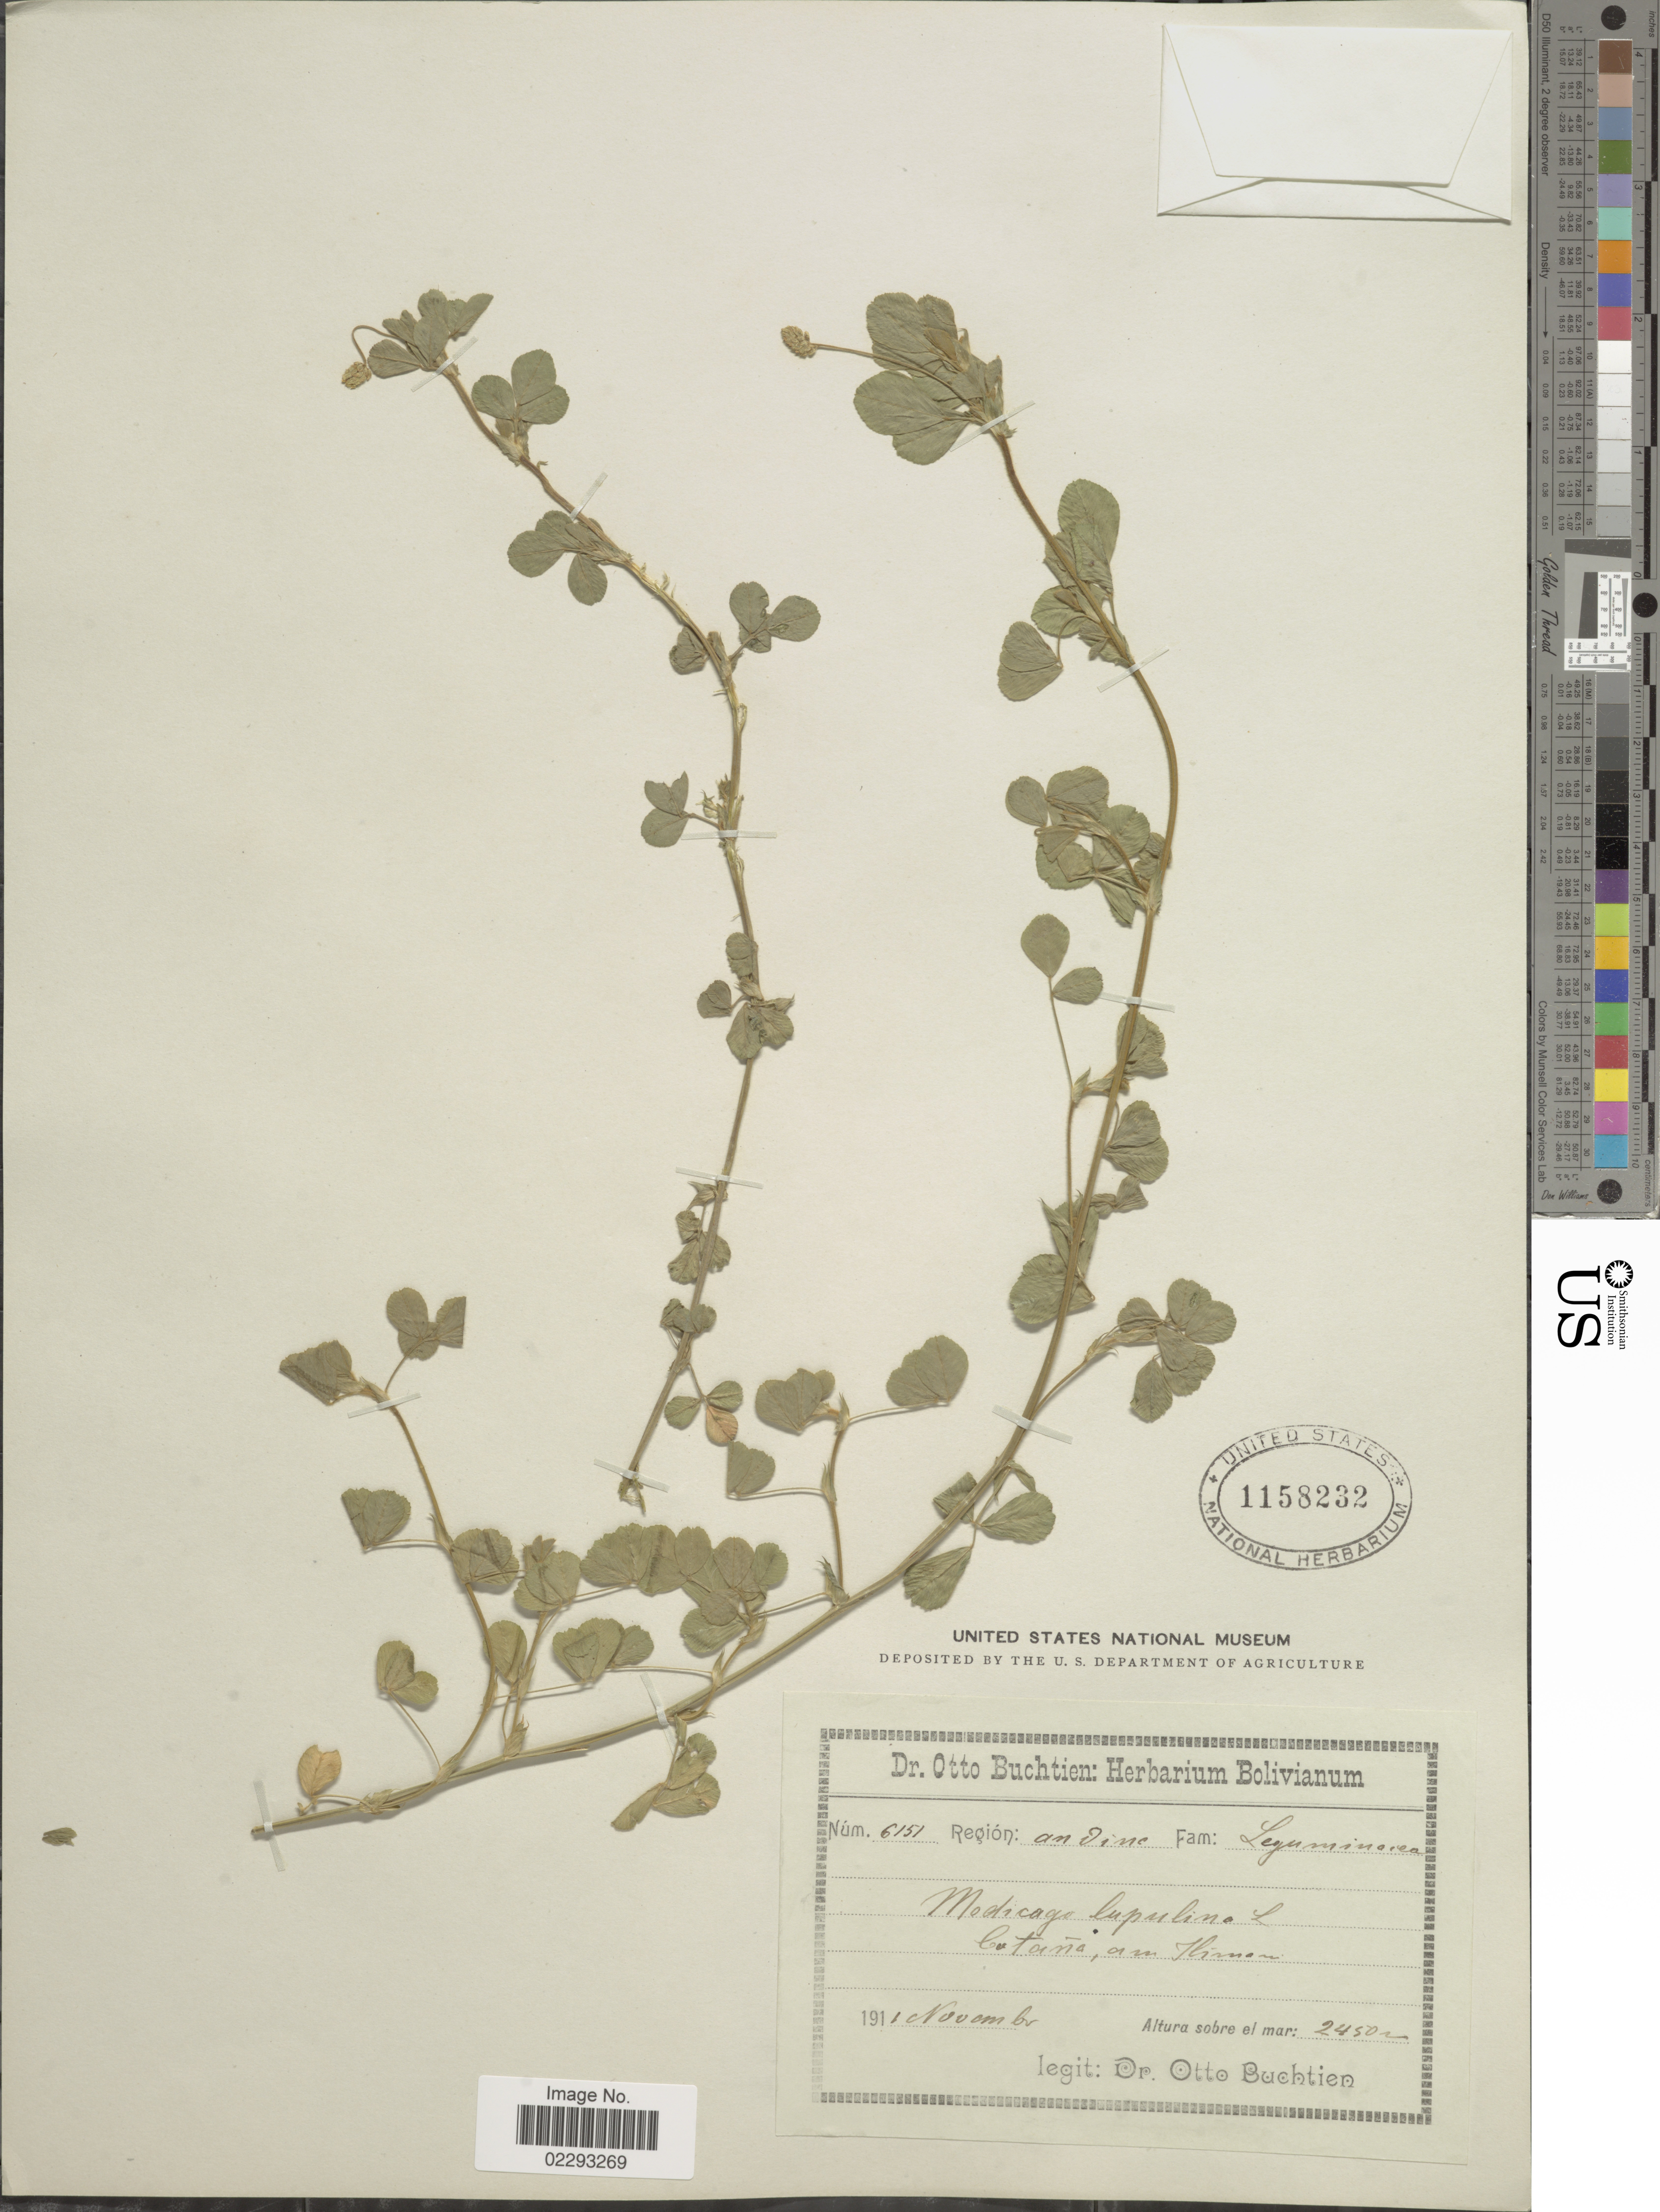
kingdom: Plantae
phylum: Tracheophyta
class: Magnoliopsida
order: Fabales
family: Fabaceae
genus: Medicago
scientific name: Medicago lupulina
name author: L.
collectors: O. Buchtien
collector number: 6151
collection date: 1911-11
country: Bolivia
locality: Cotaña, am Illimani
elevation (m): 2450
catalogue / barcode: US 1158232